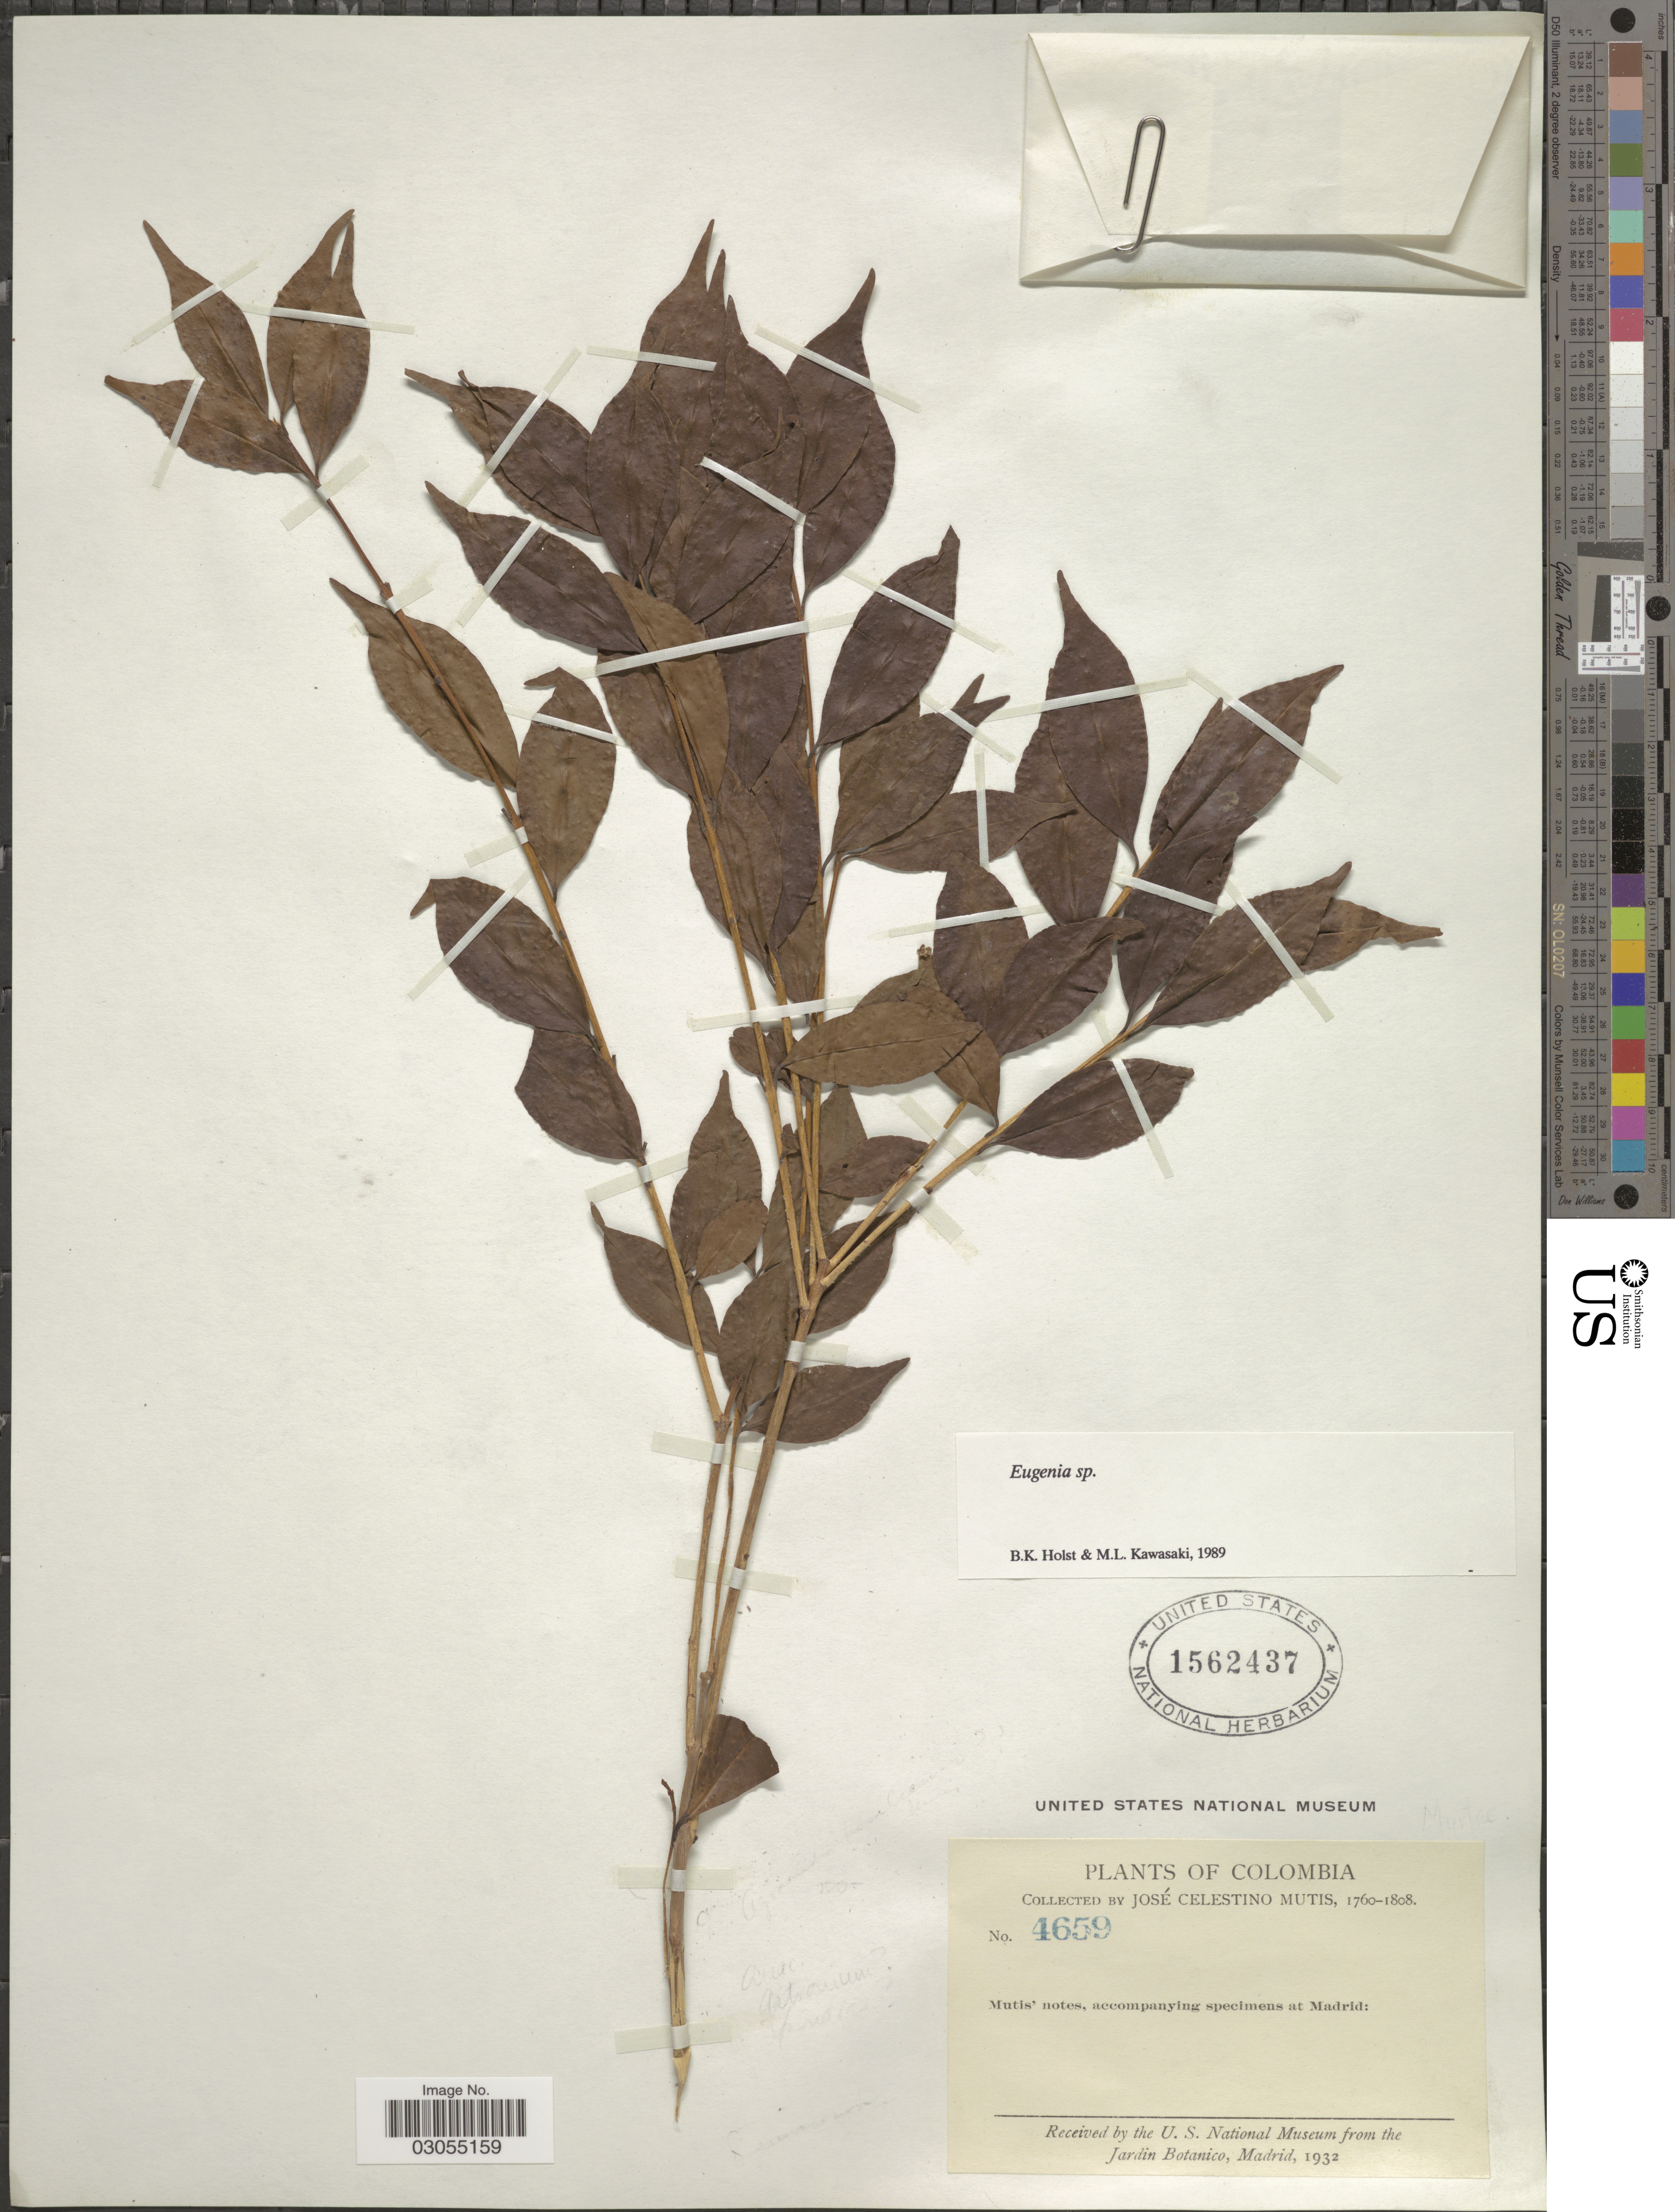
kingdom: Plantae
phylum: Tracheophyta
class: Magnoliopsida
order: Myrtales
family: Myrtaceae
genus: Eugenia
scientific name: Eugenia sp.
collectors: J. C. B. Mutis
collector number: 4659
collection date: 1760/1808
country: Colombia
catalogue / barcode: US 1562437